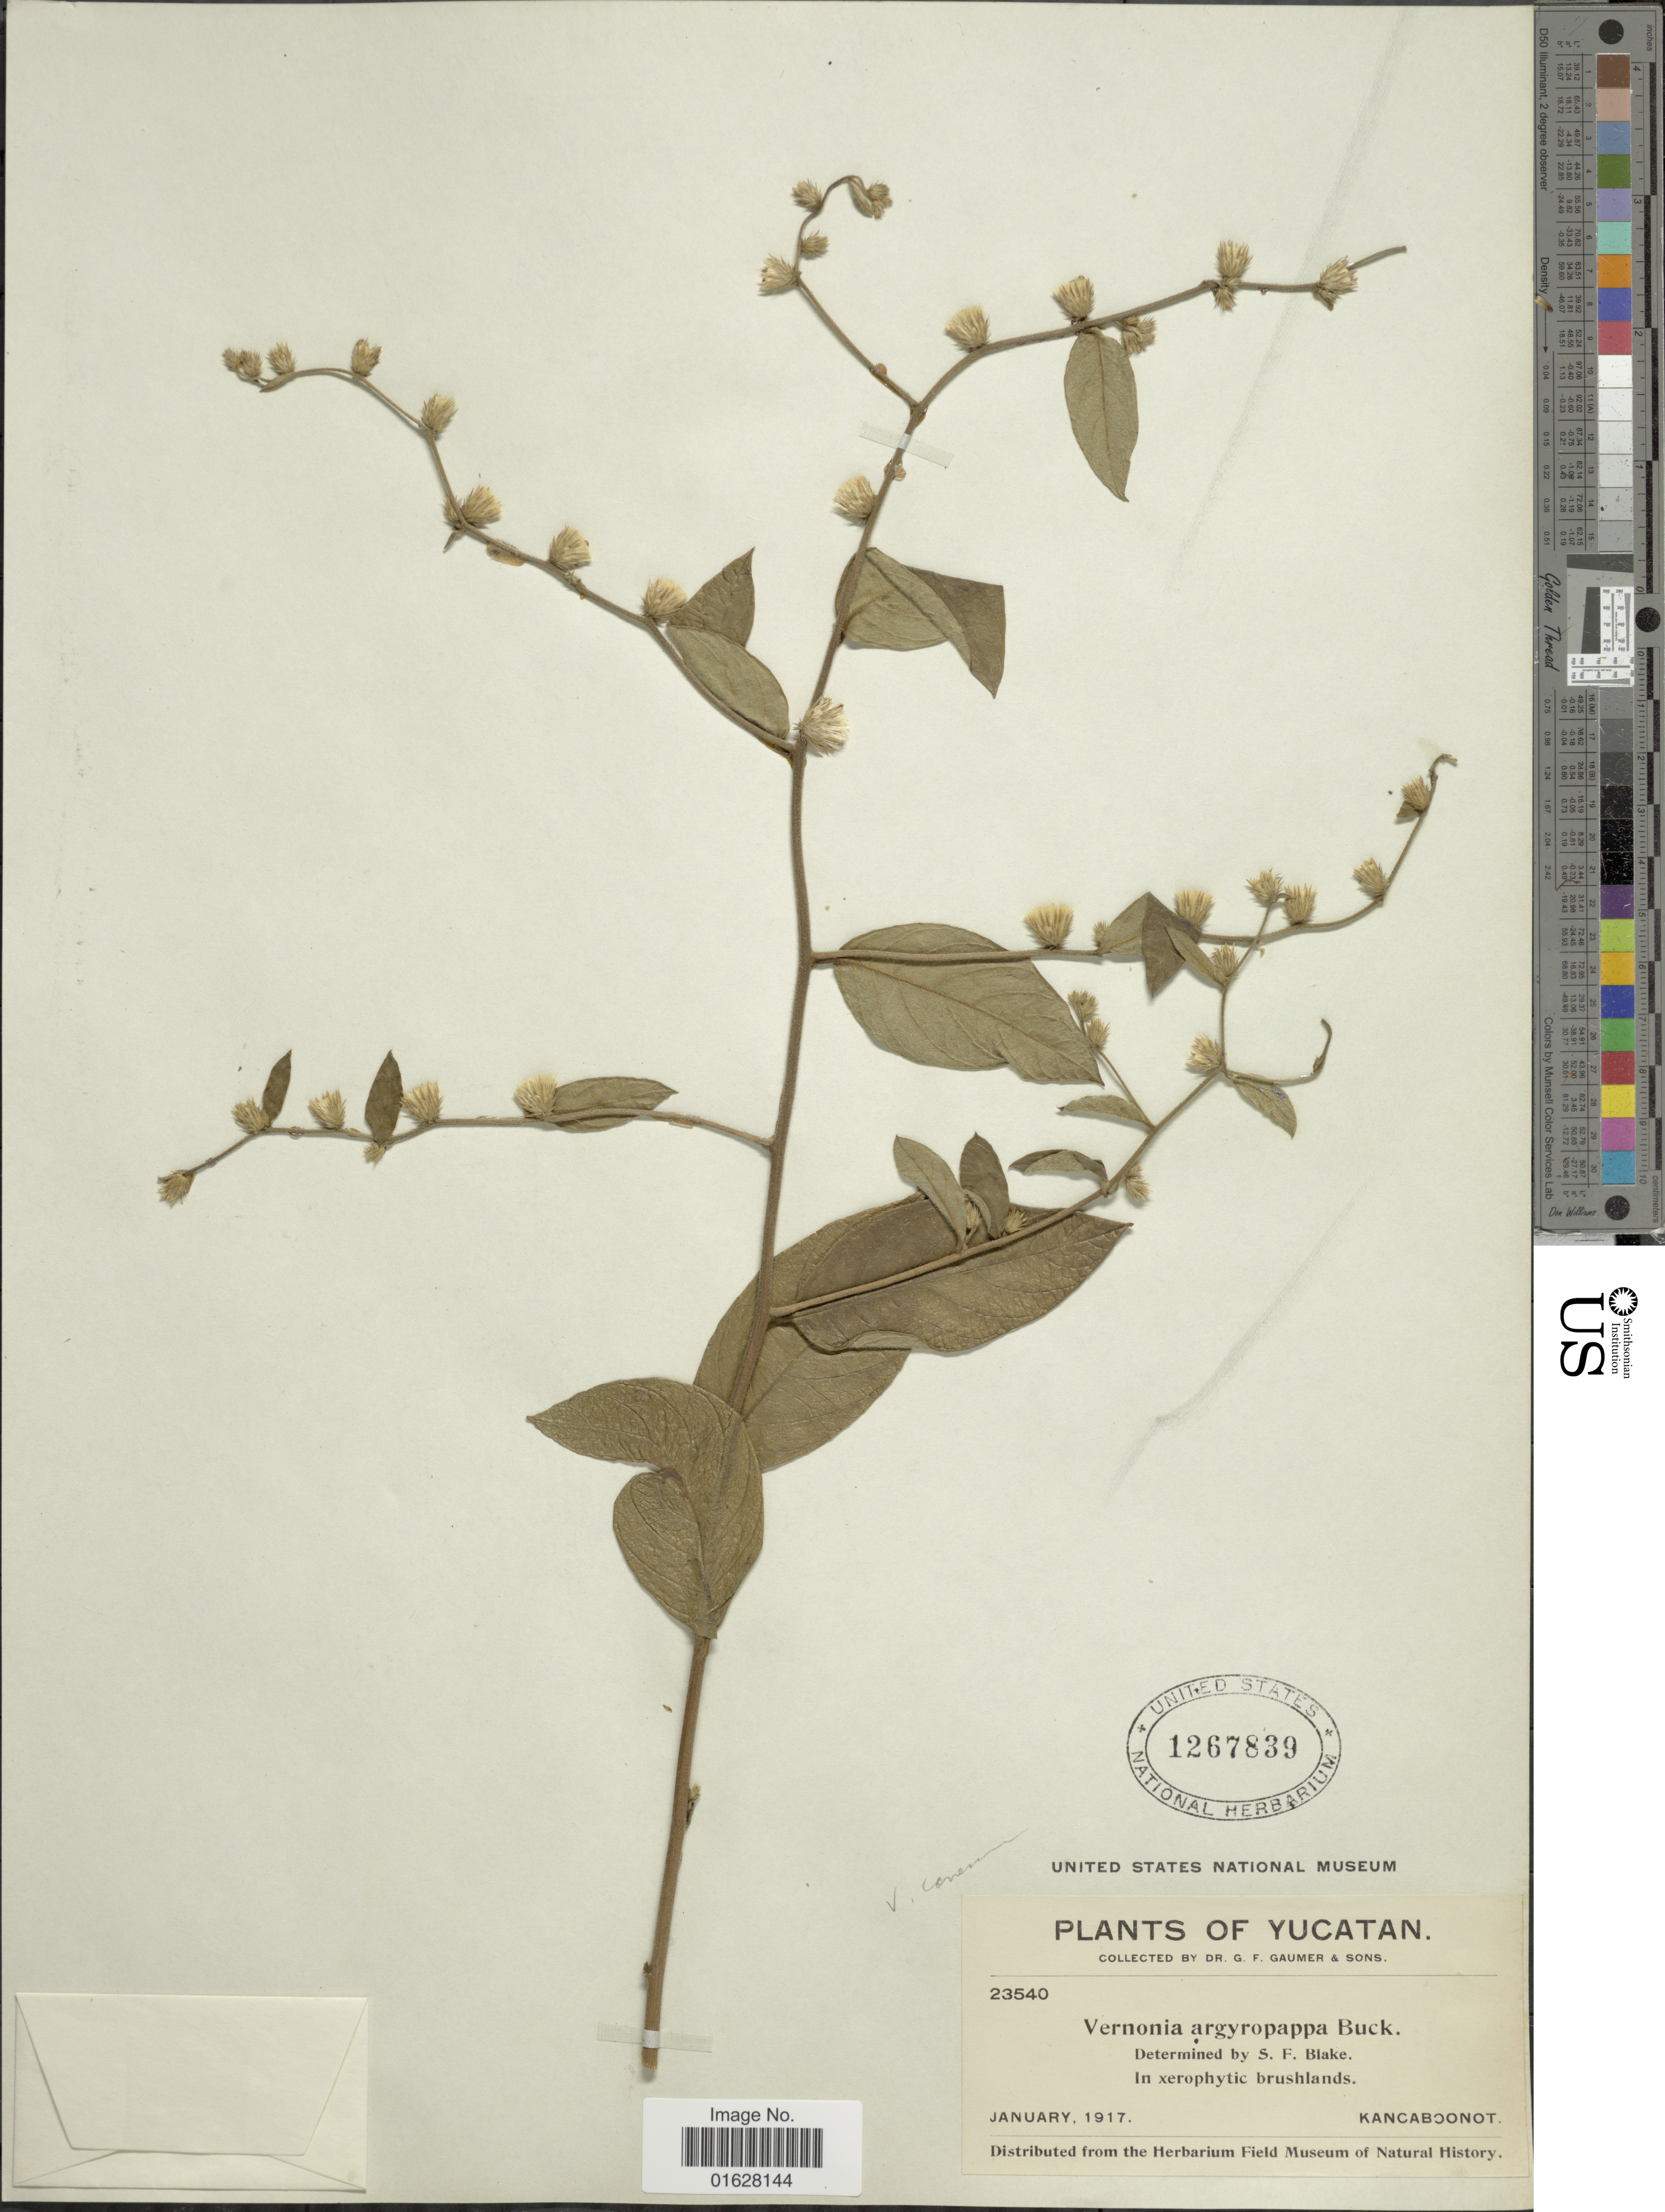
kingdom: Plantae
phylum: Tracheophyta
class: Magnoliopsida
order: Asterales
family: Asteraceae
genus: Lepidaploa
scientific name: Lepidaploa canescens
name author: (Kunth) H. Rob.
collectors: G. F. Gaumer & et al.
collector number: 23540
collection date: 1917-01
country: Mexico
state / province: Yucatán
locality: Yucatán. in xerophytic brushlands. Kancaboonot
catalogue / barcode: US 1267839